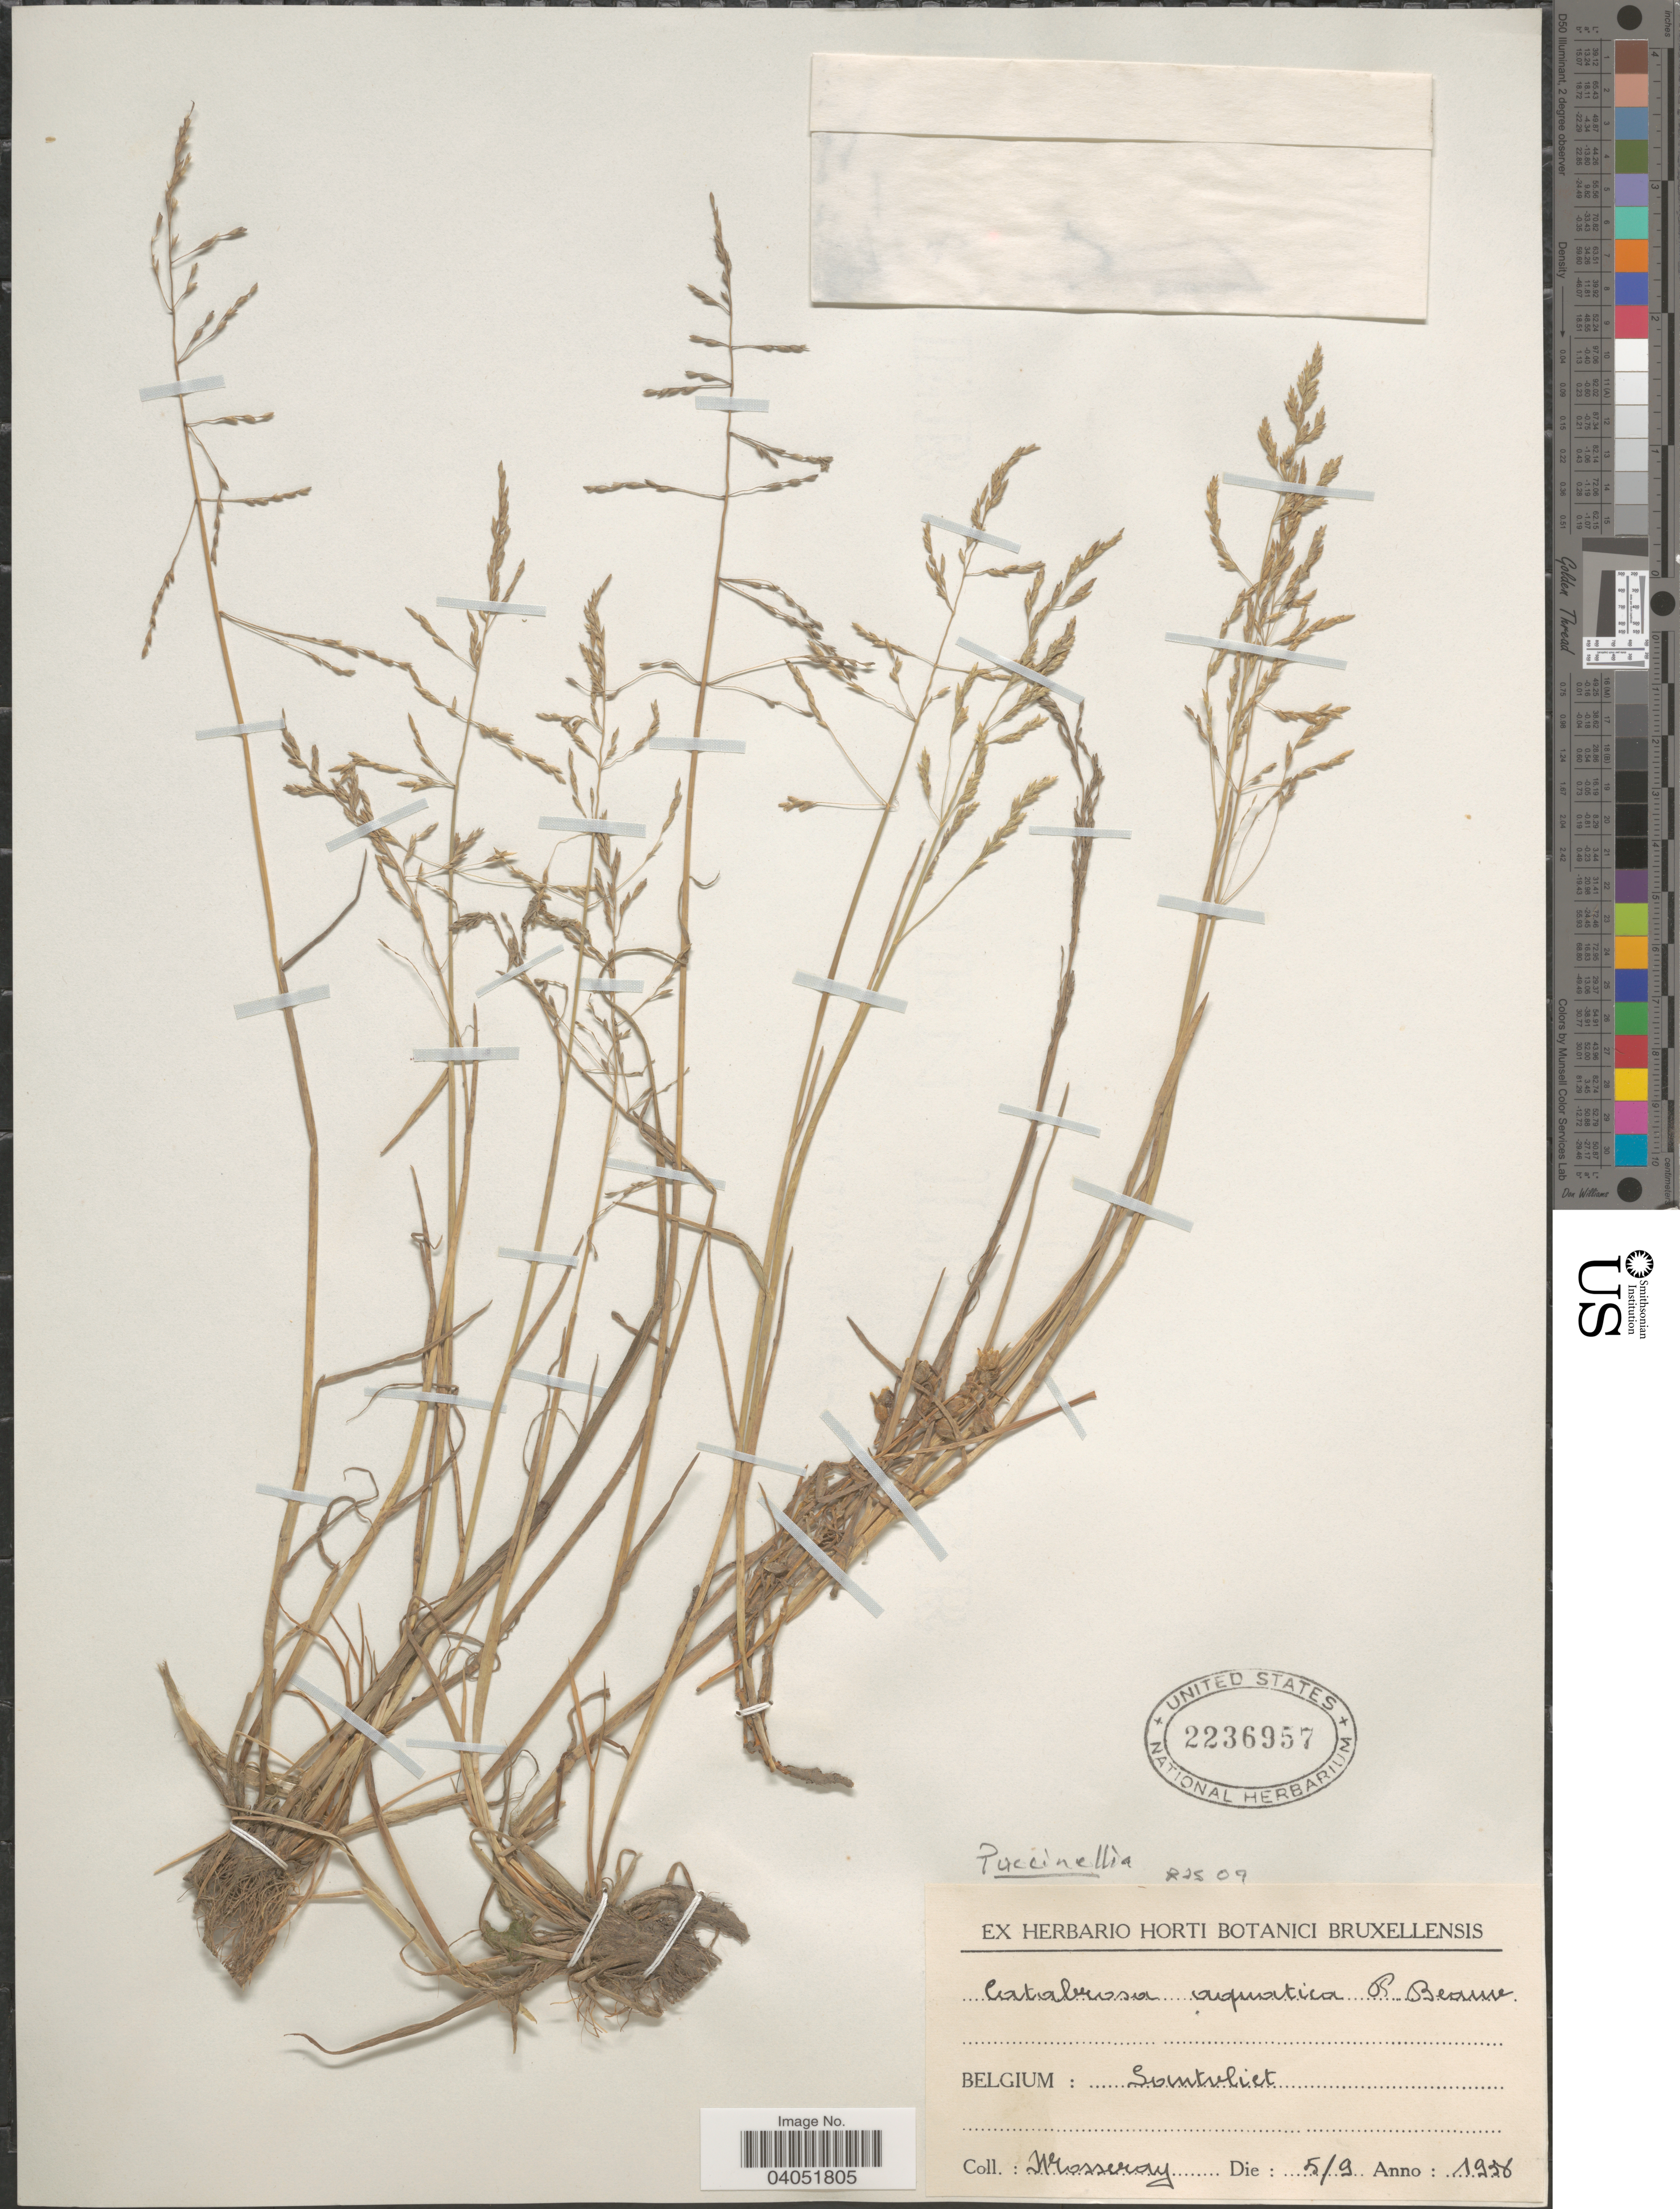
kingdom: Plantae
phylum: Tracheophyta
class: Liliopsida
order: Poales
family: Poaceae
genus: Puccinellia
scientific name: Puccinellia sp.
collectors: Mosseray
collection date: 1956-09-05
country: Belgium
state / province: Brussels, Capital District of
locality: Santvliet.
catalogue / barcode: US 2236957